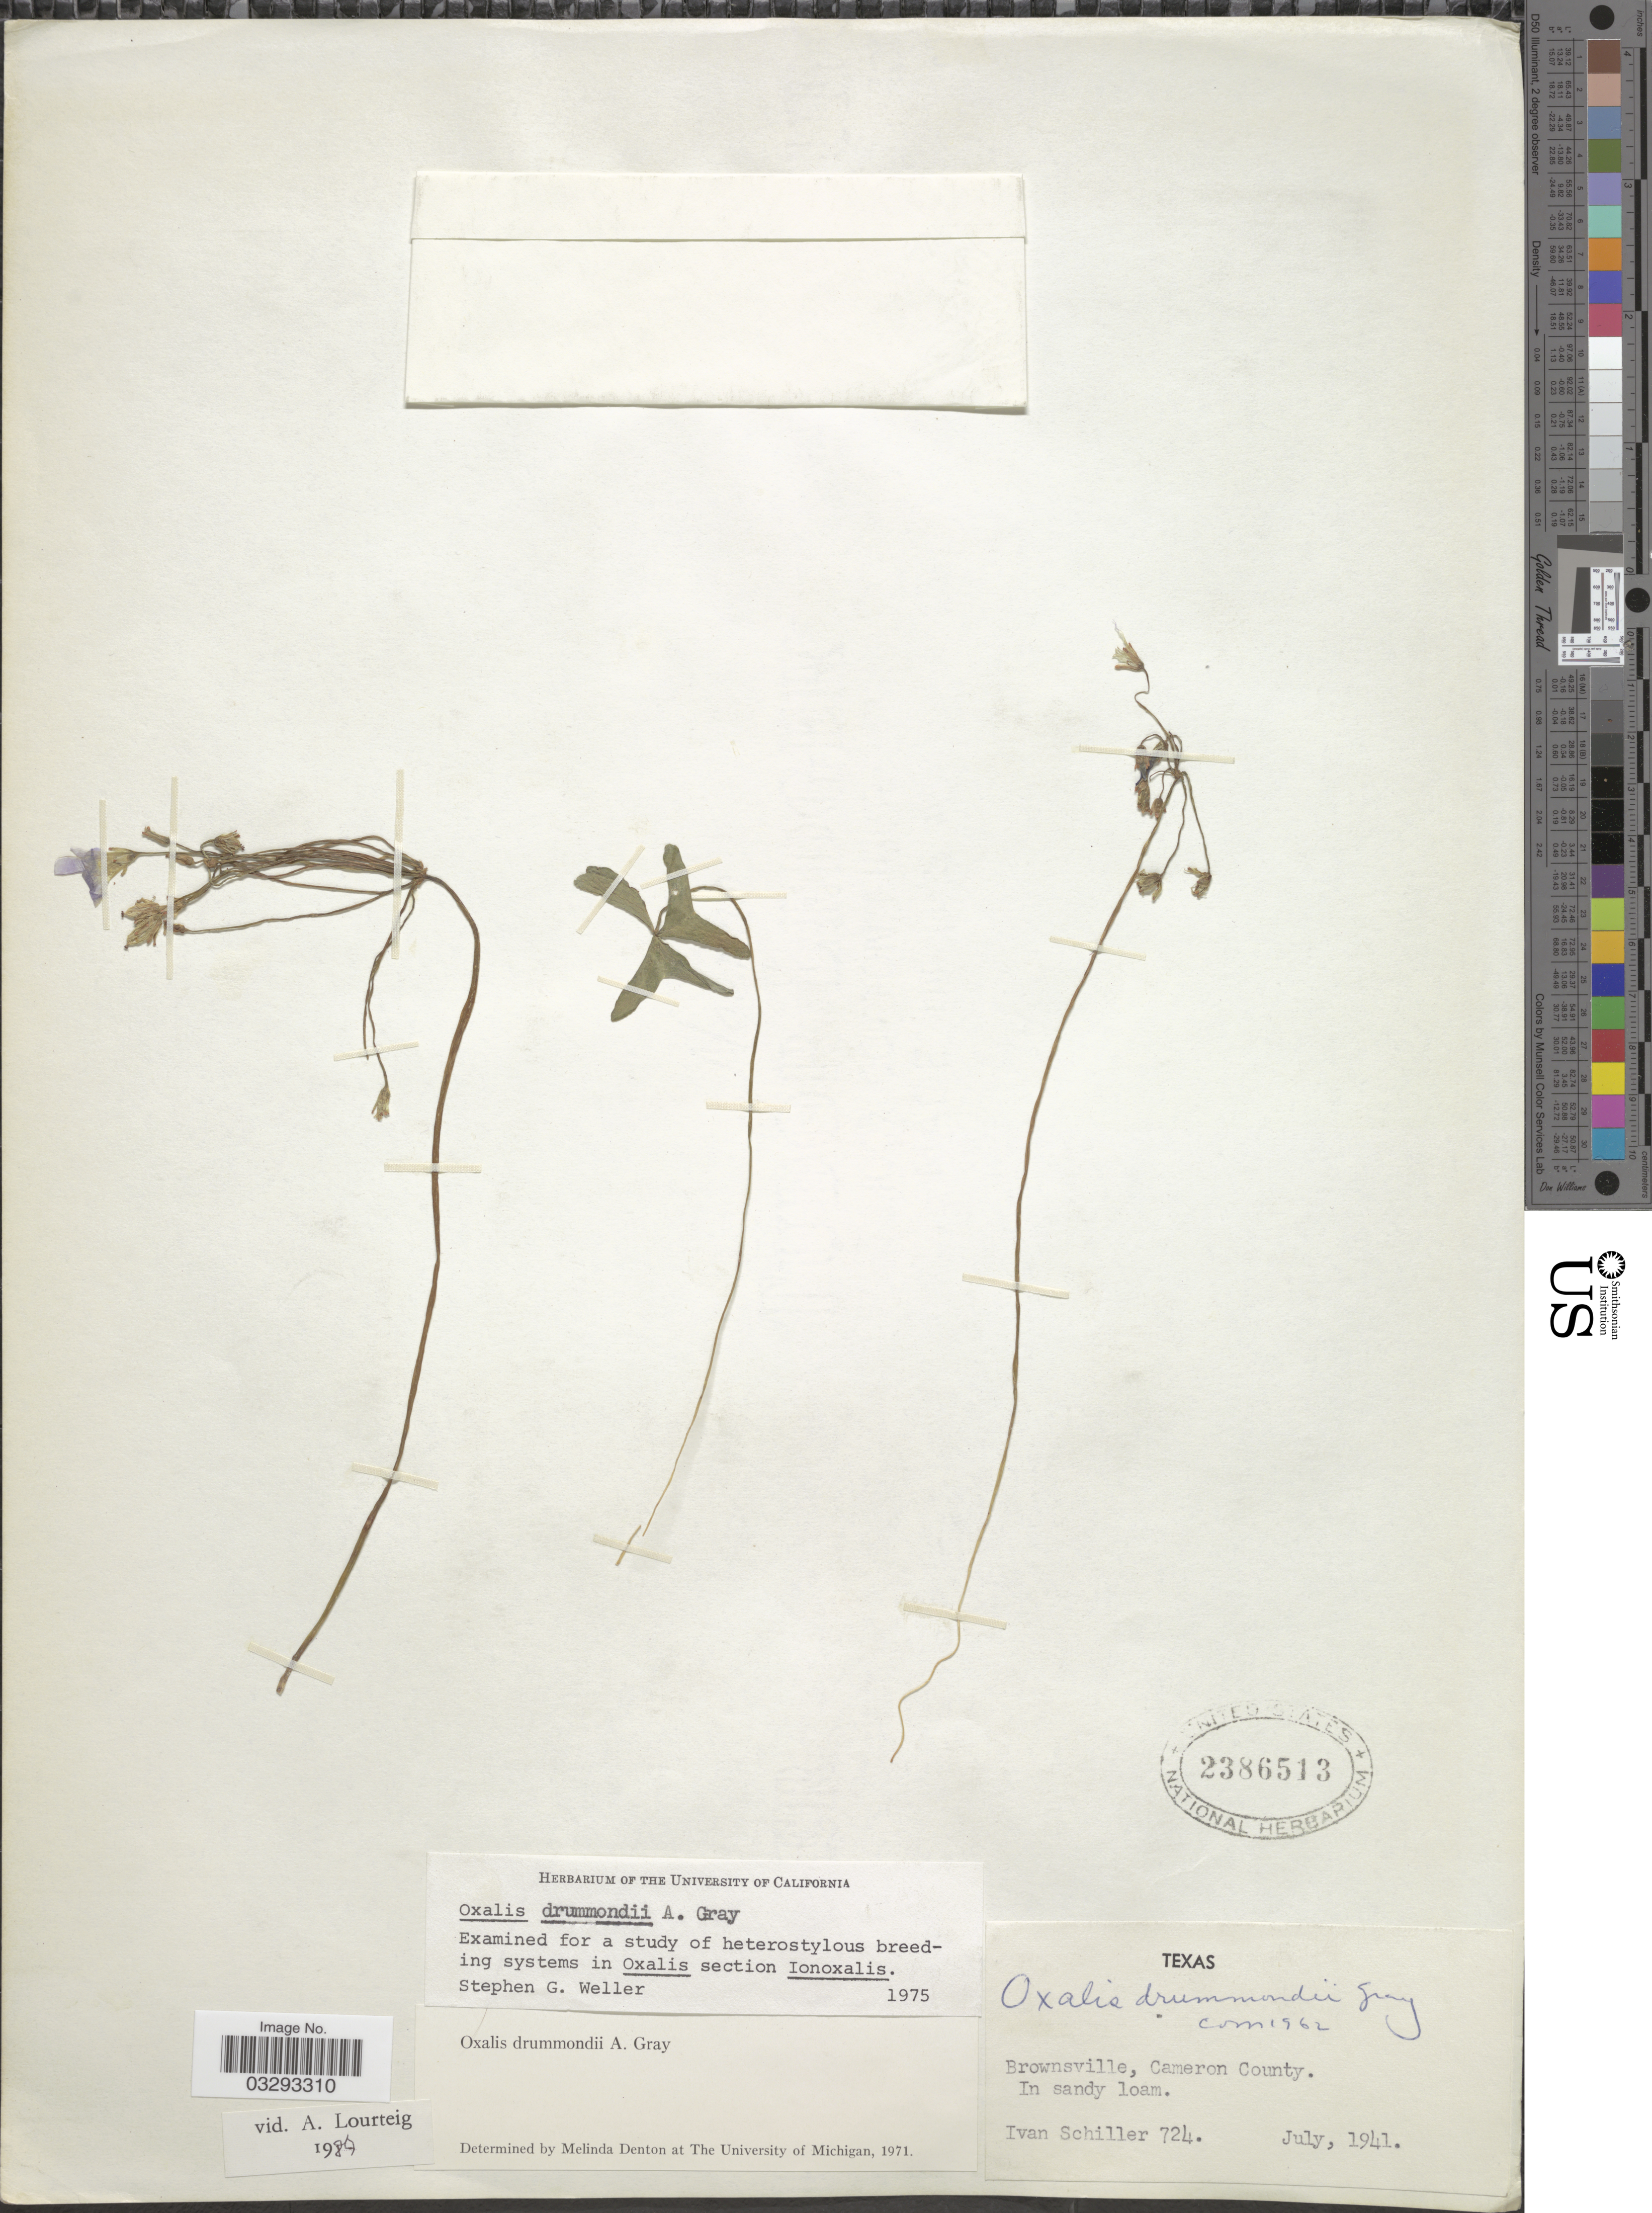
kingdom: Plantae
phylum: Tracheophyta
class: Magnoliopsida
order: Oxalidales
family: Oxalidaceae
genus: Oxalis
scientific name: Oxalis drummondii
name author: A. Gray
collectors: I. Schiller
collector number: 724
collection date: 1941-07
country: United States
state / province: Texas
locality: Brownsville, Cameron County.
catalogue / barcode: US 2386513